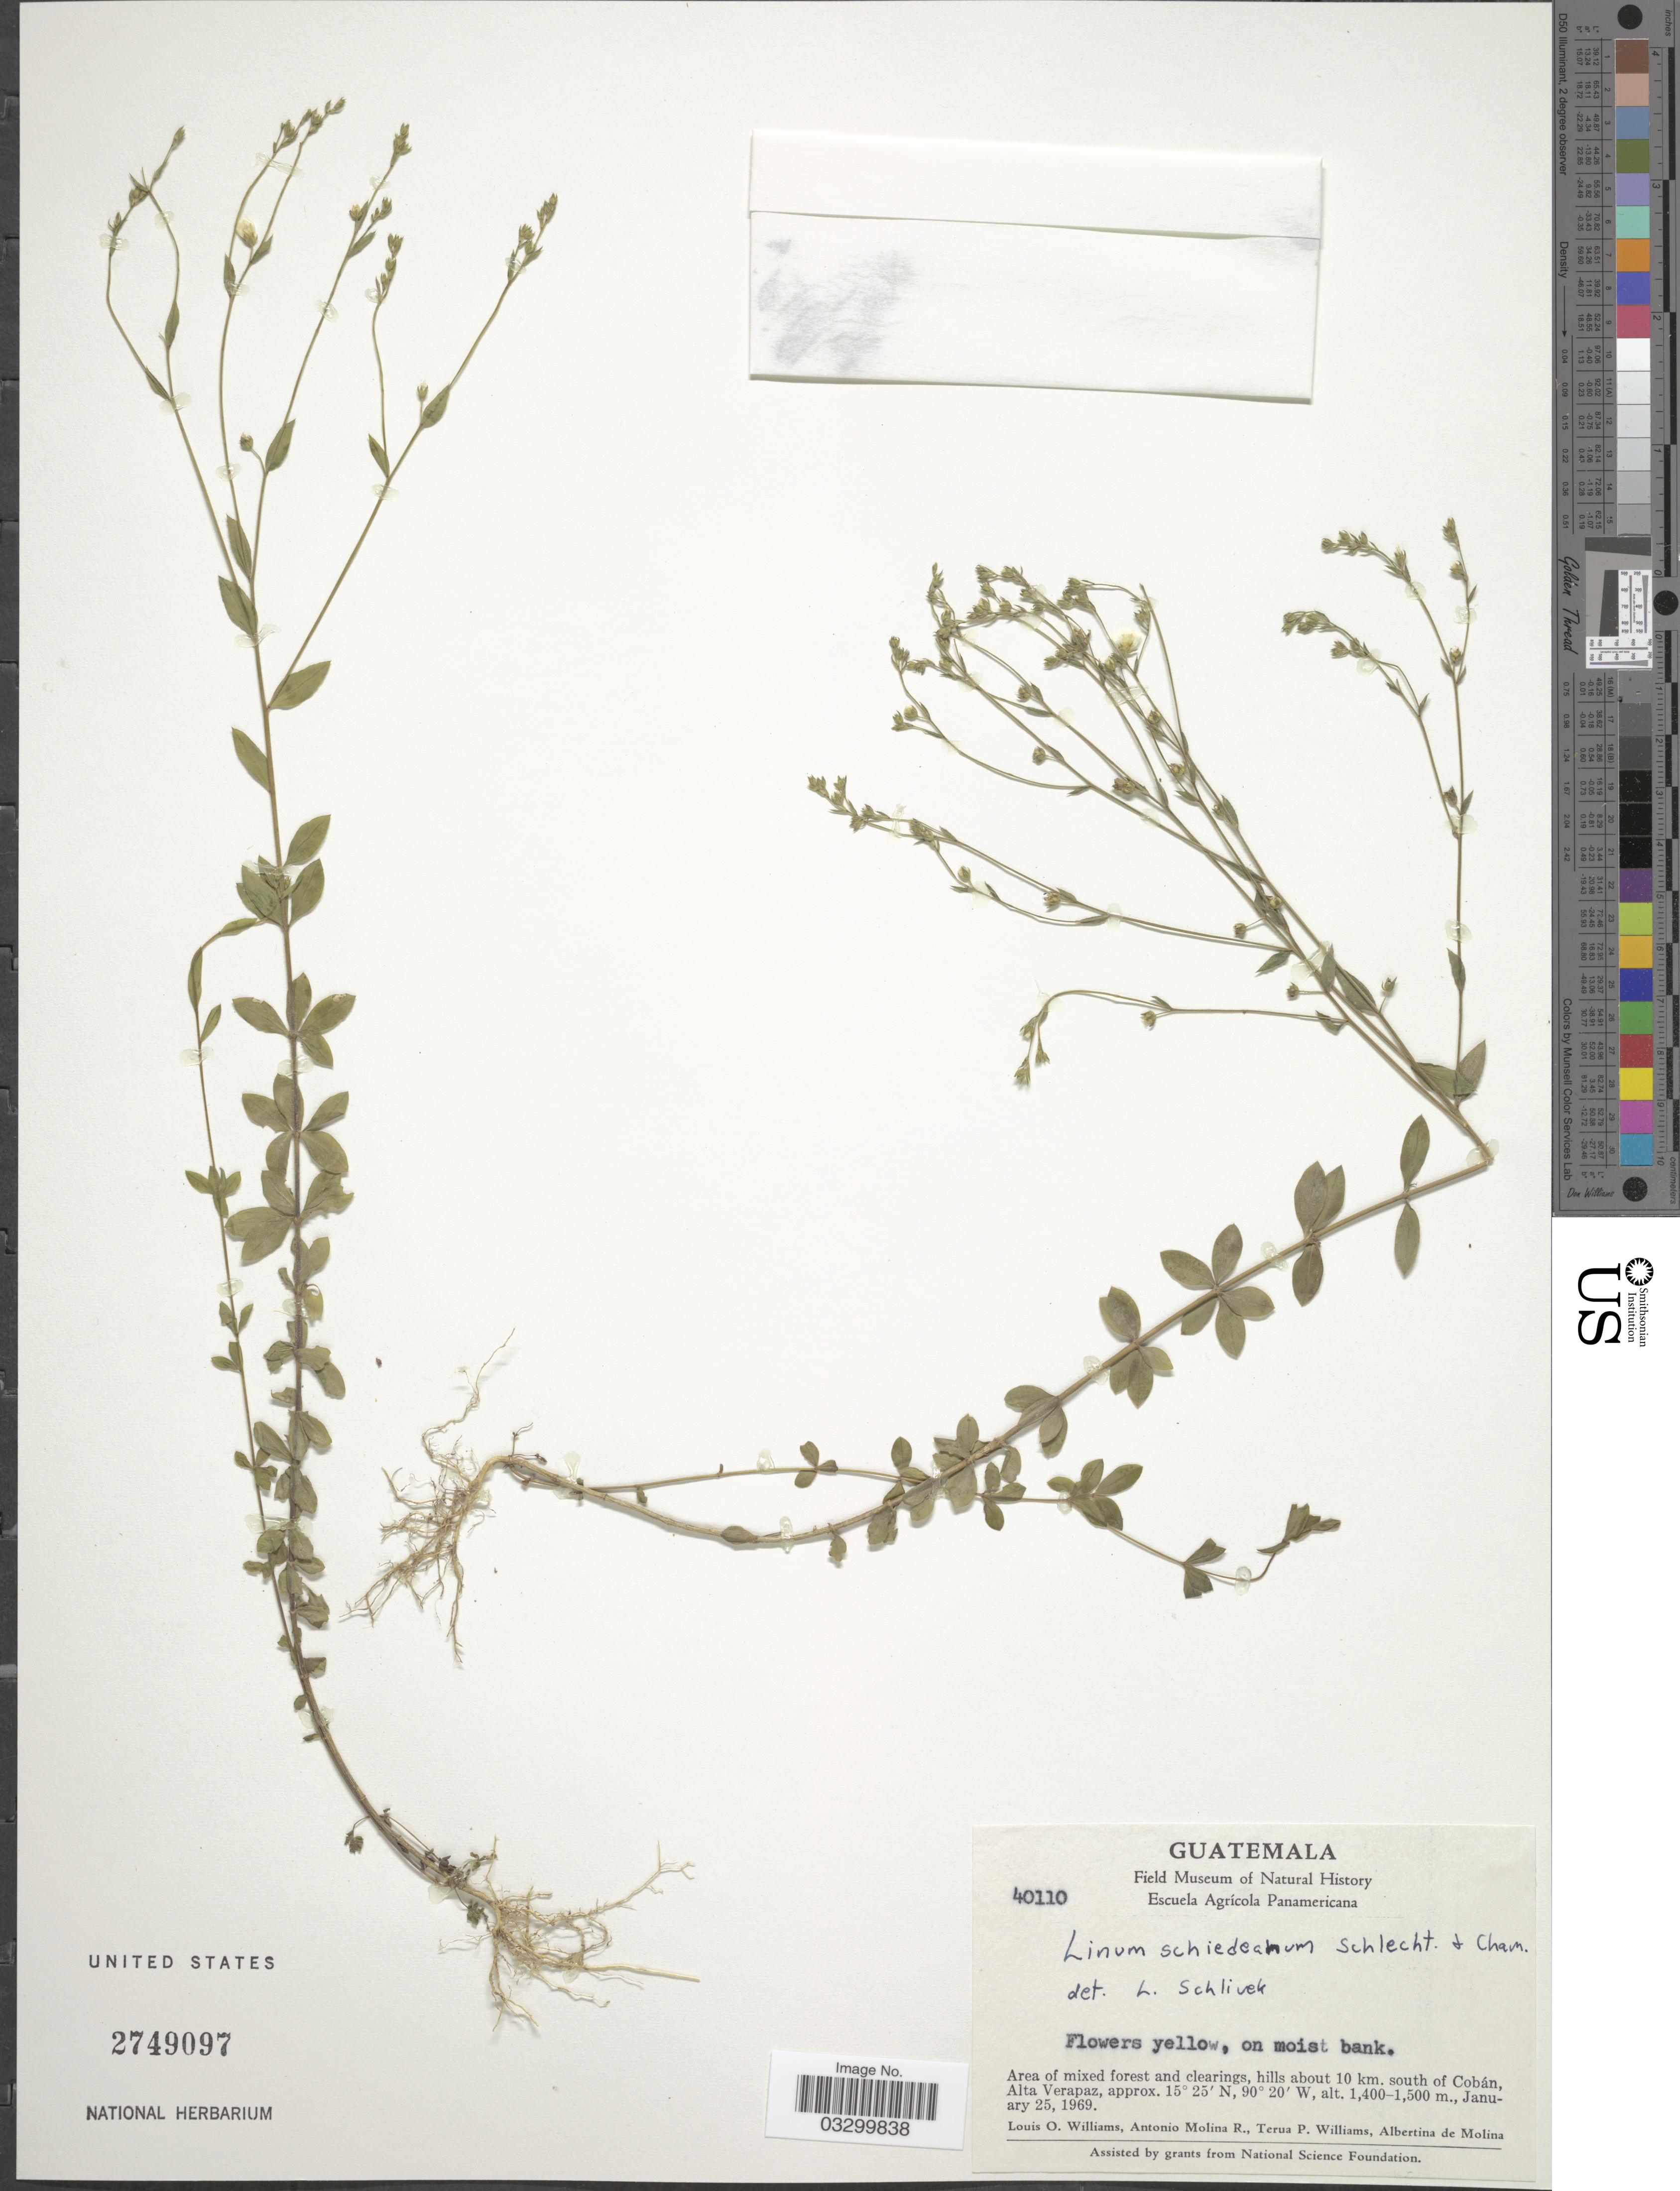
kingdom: Plantae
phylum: Tracheophyta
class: Magnoliopsida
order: Malpighiales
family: Linaceae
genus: Linum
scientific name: Linum schiedeanum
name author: Schltdl. & Cham.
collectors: L. O. Williams, A. Molina R., T. Williams & A. R. Molina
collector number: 40110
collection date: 1969-01-25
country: Guatemala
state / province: Alta Verapaz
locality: Hills about 10 km. south of Cobán, Alta Verapaz.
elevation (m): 1400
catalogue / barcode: US 2749097